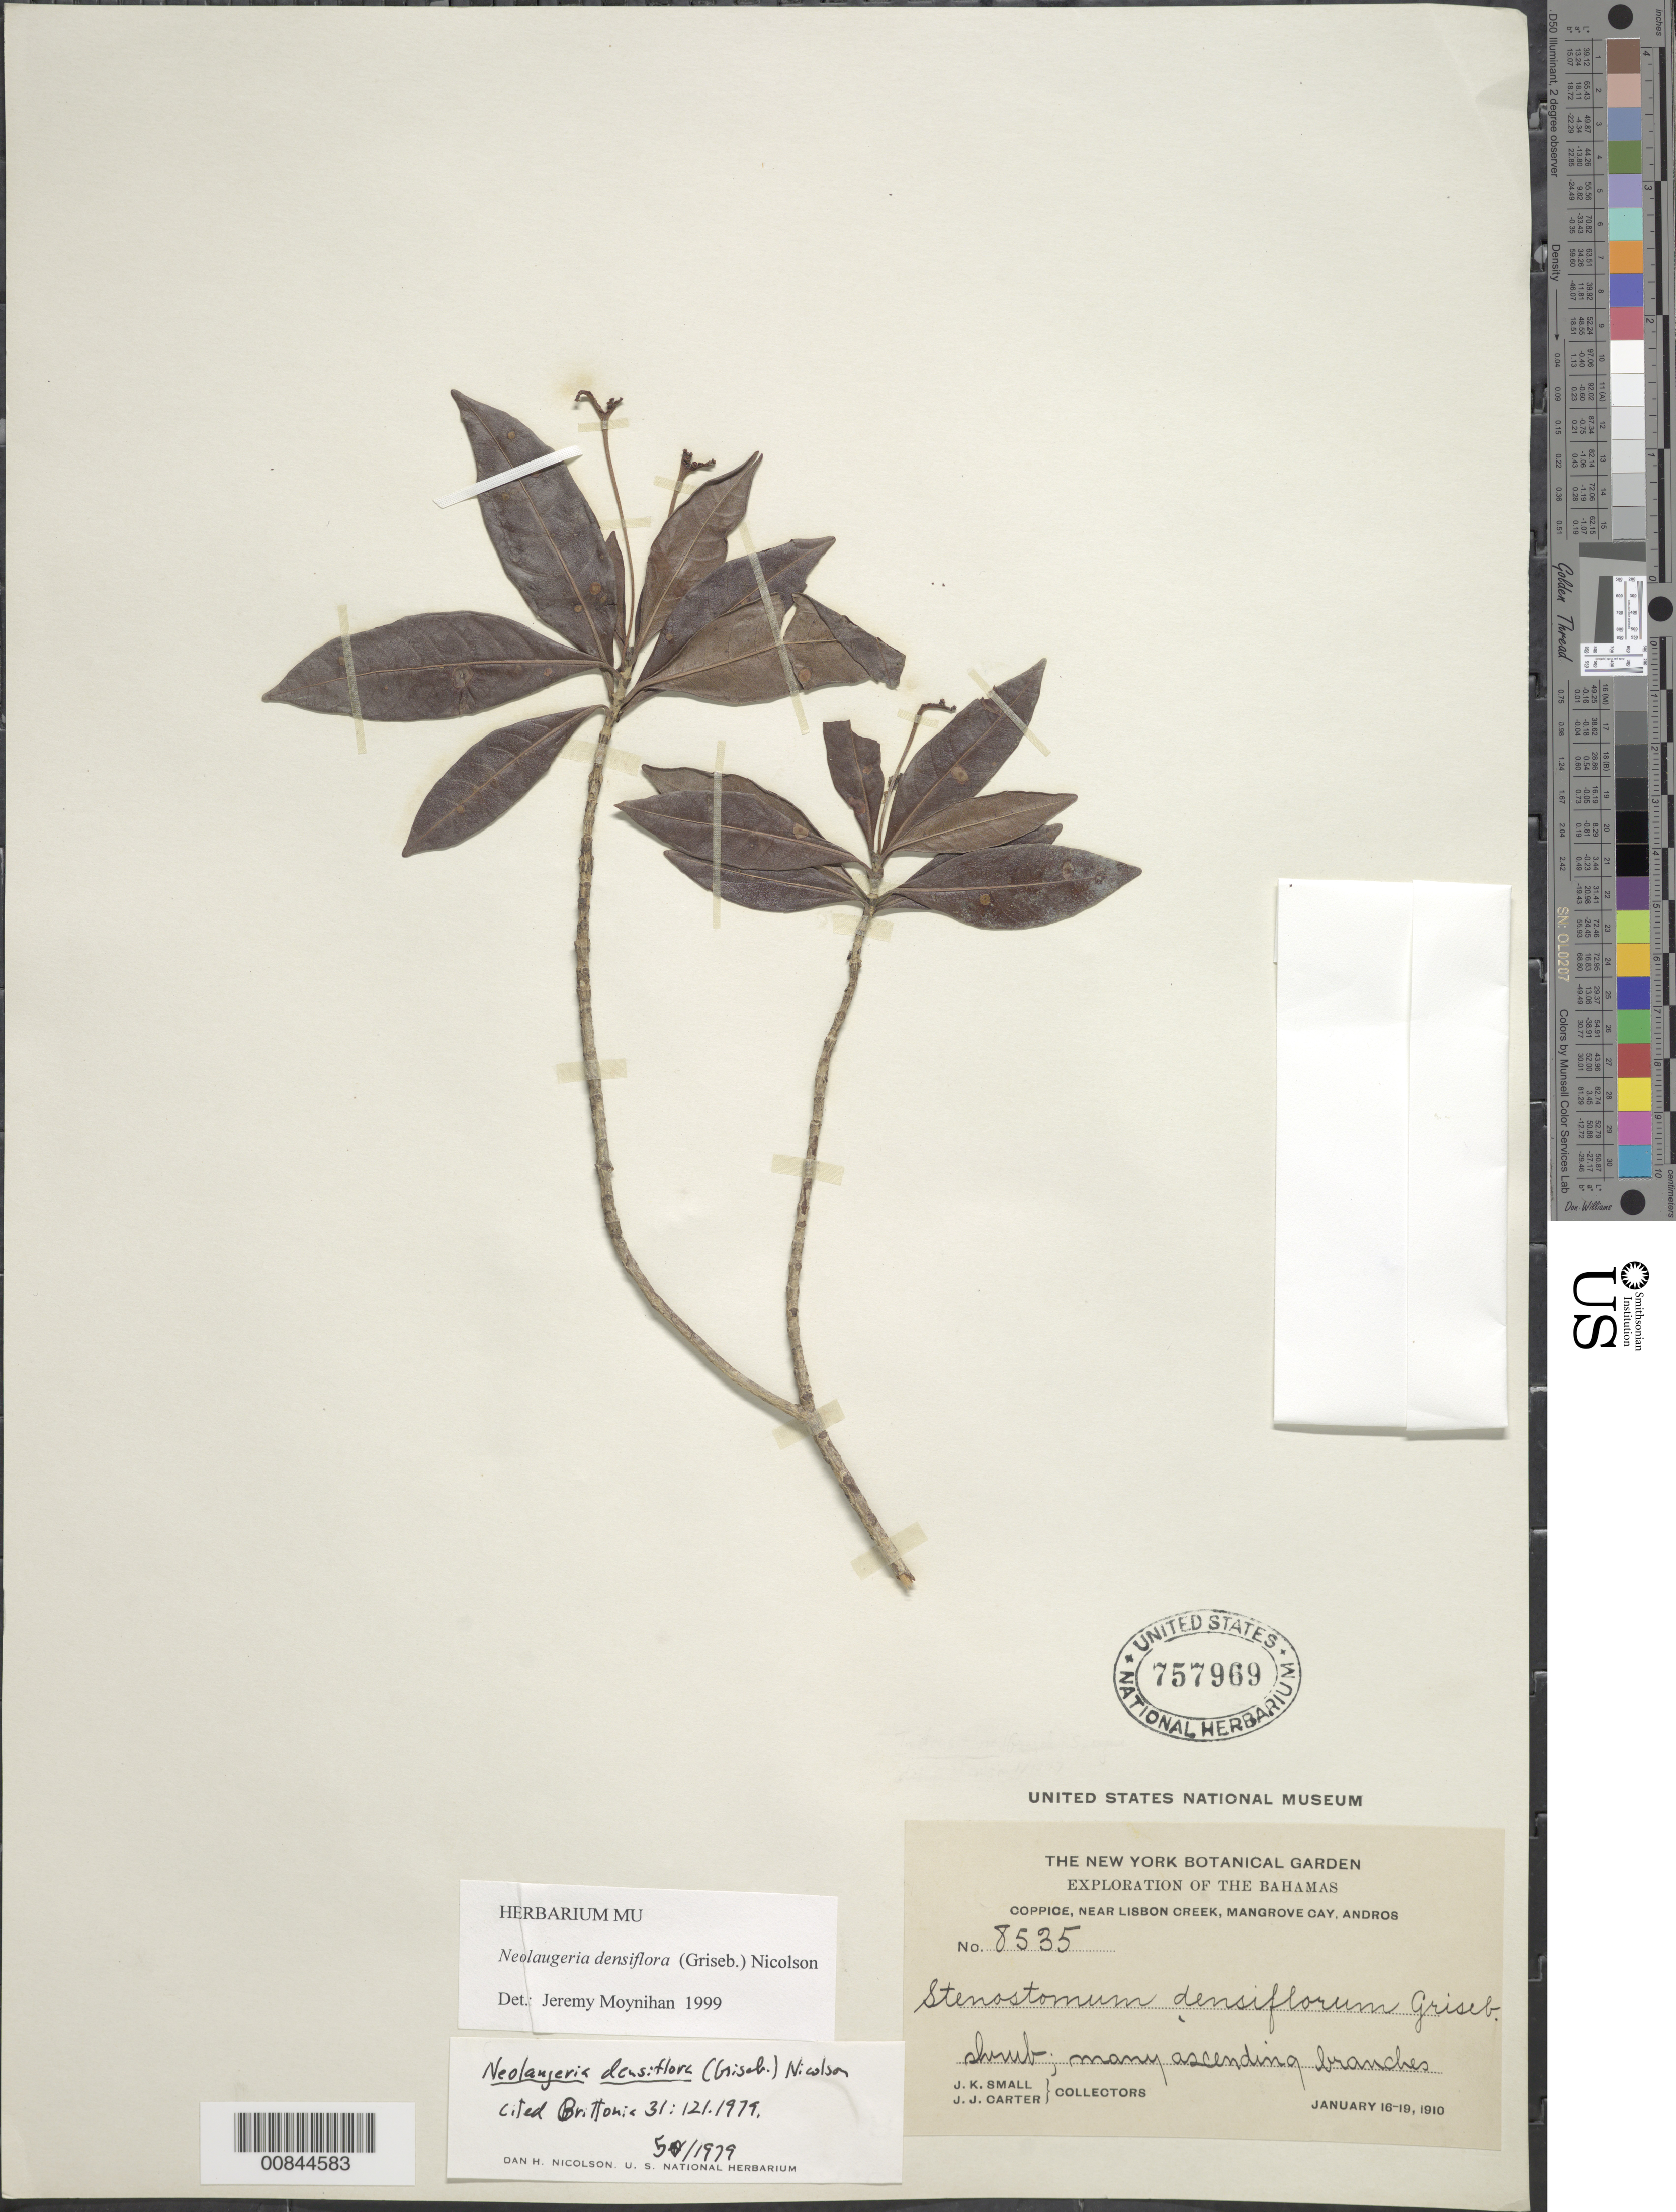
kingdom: Plantae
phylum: Tracheophyta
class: Magnoliopsida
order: Gentianales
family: Rubiaceae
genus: Stenostomum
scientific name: Stenostomum densiflorum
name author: C. Wright ex Griseb.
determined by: Nicolson, Dan H.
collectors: J. K. Small & J. J. Carter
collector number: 8535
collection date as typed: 16 Jan 1910 to 19 Jan 1910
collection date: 1910-01-16/1910-01-19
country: Bahamas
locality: Near Lisbon Creek, Mangrove Cay. Andros Is.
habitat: Coppice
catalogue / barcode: US 757969